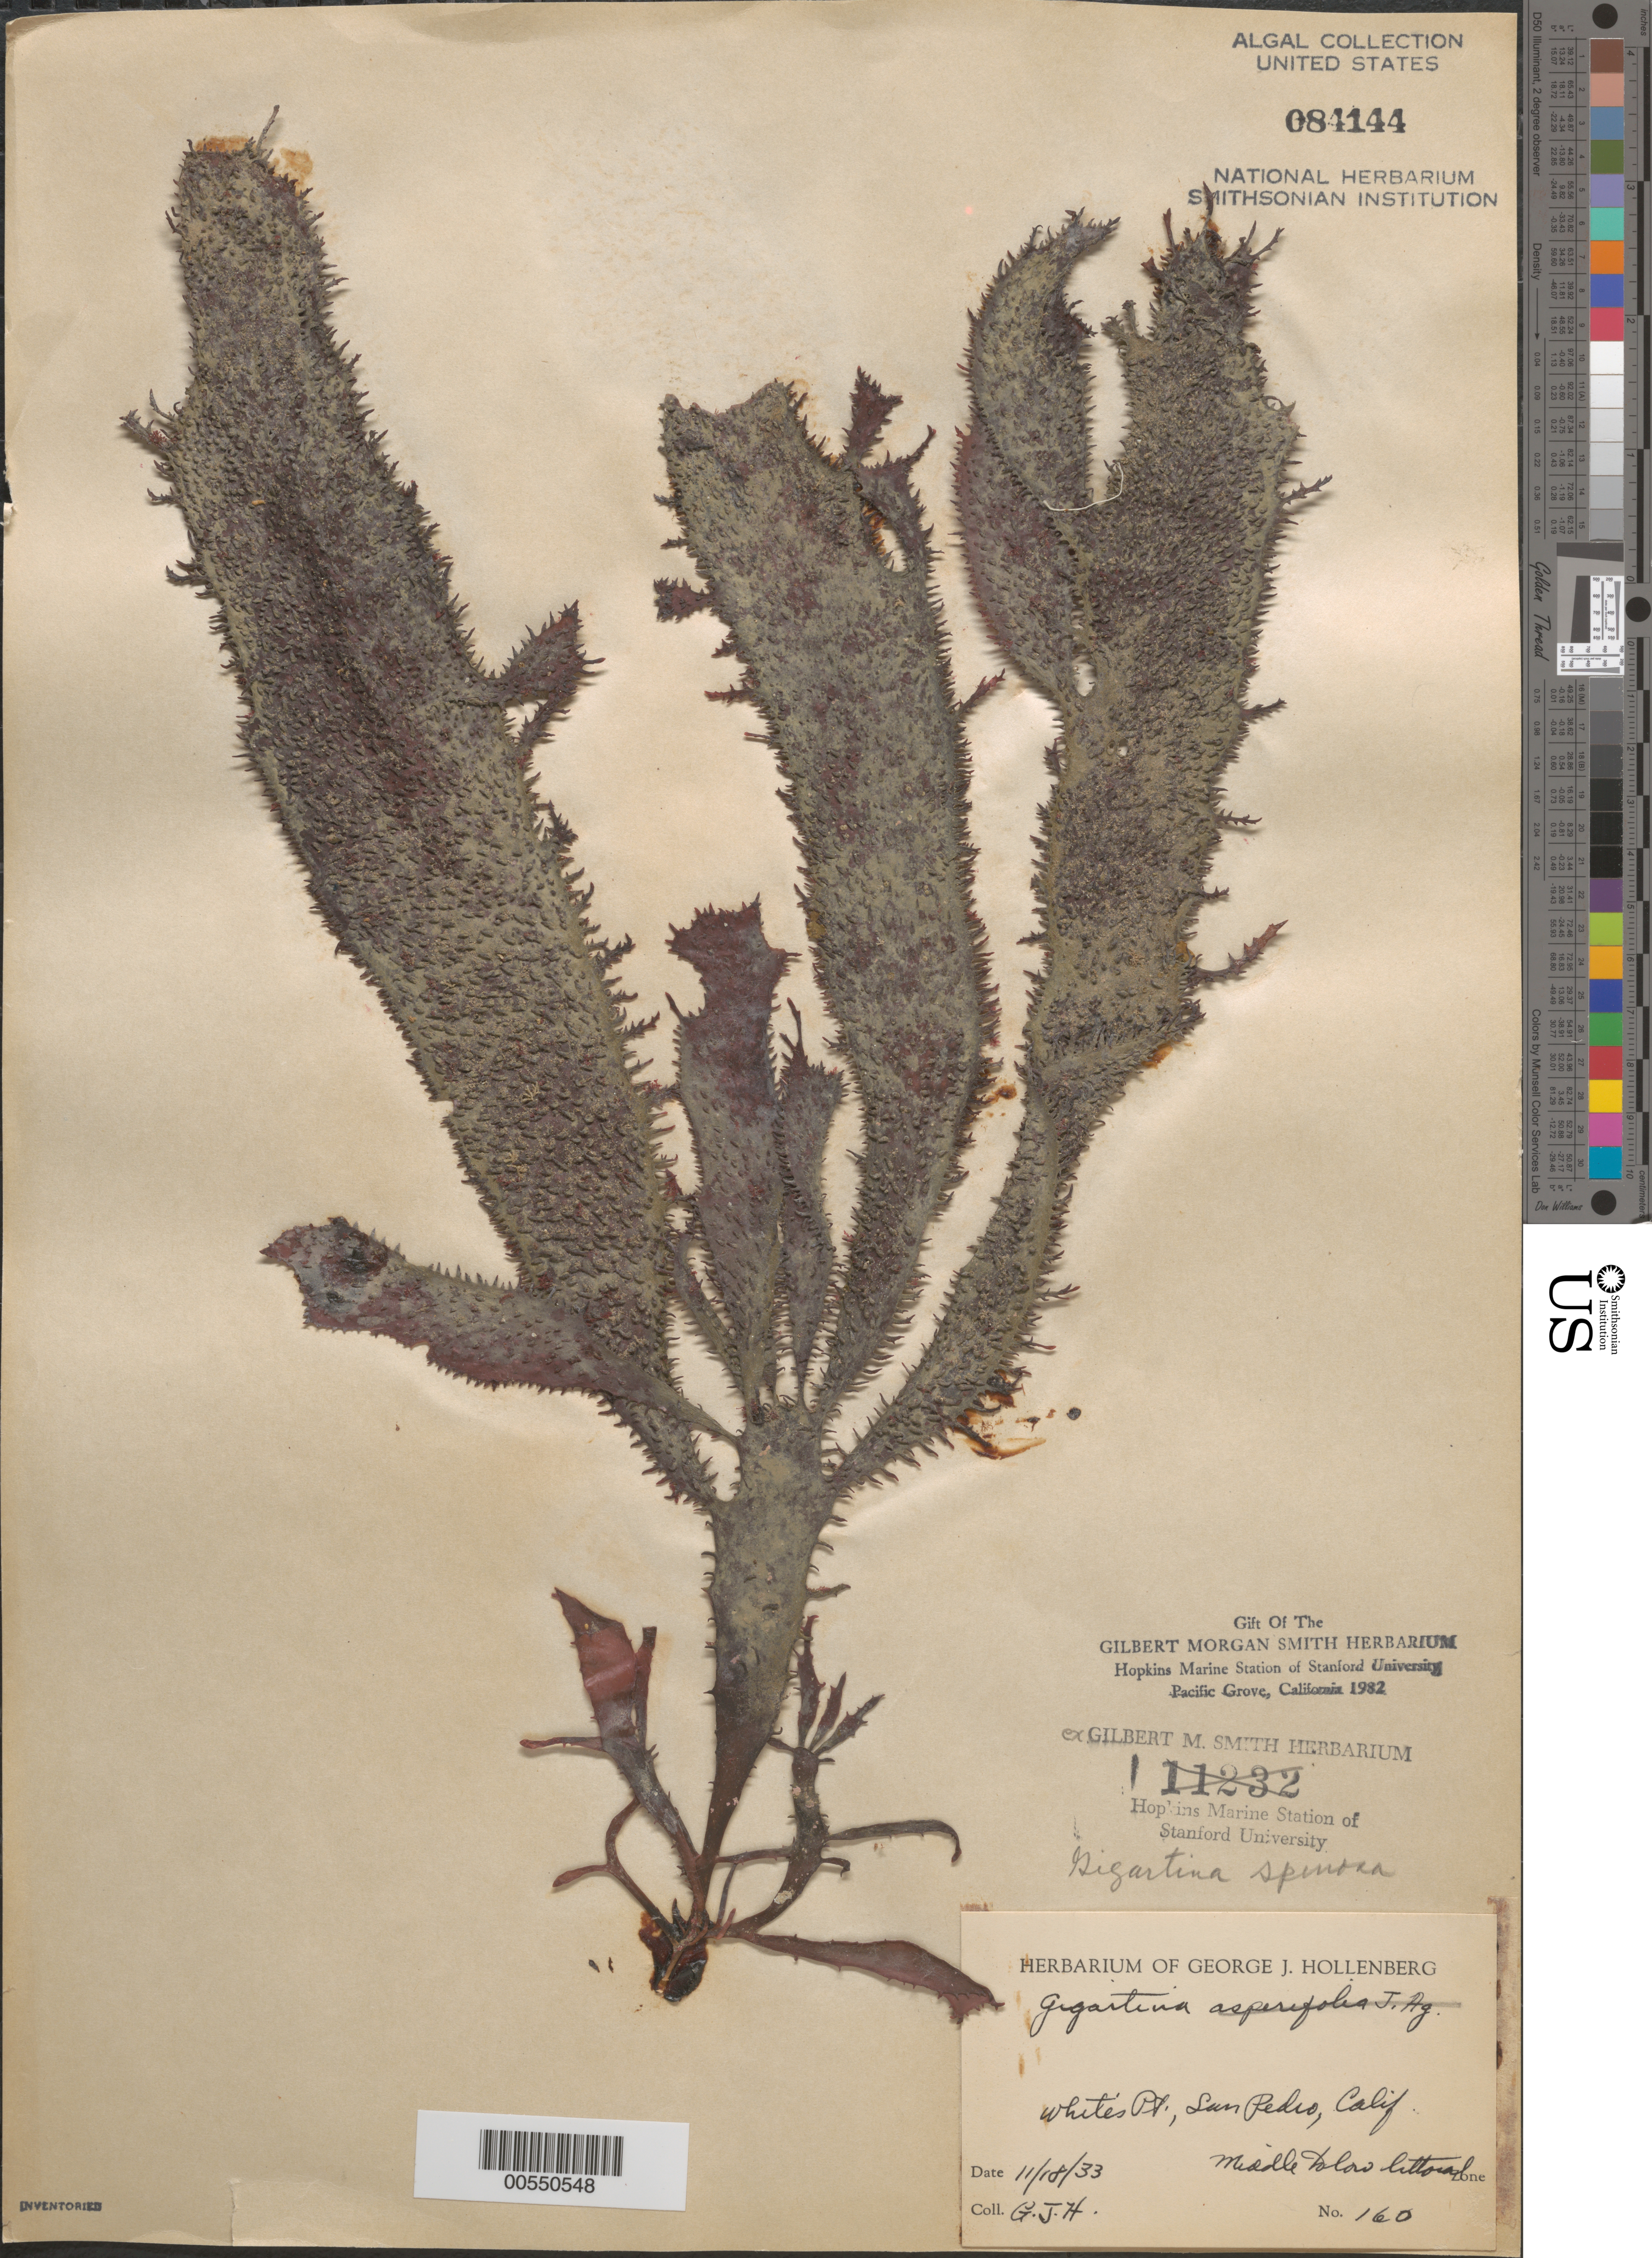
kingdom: Plantae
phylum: Rhodophyta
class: Florideophyceae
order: Gigartinales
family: Gigartinaceae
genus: Chondracanthus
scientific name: Chondracanthus spinosus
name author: (Kütz.) Guiry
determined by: Algae name updating Project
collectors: G. Hollenberg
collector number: GJH 160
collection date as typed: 18 Nov 1933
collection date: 1933-11-18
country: United States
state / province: California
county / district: Los Angeles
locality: White's Point, San Pedro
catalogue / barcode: US 84144